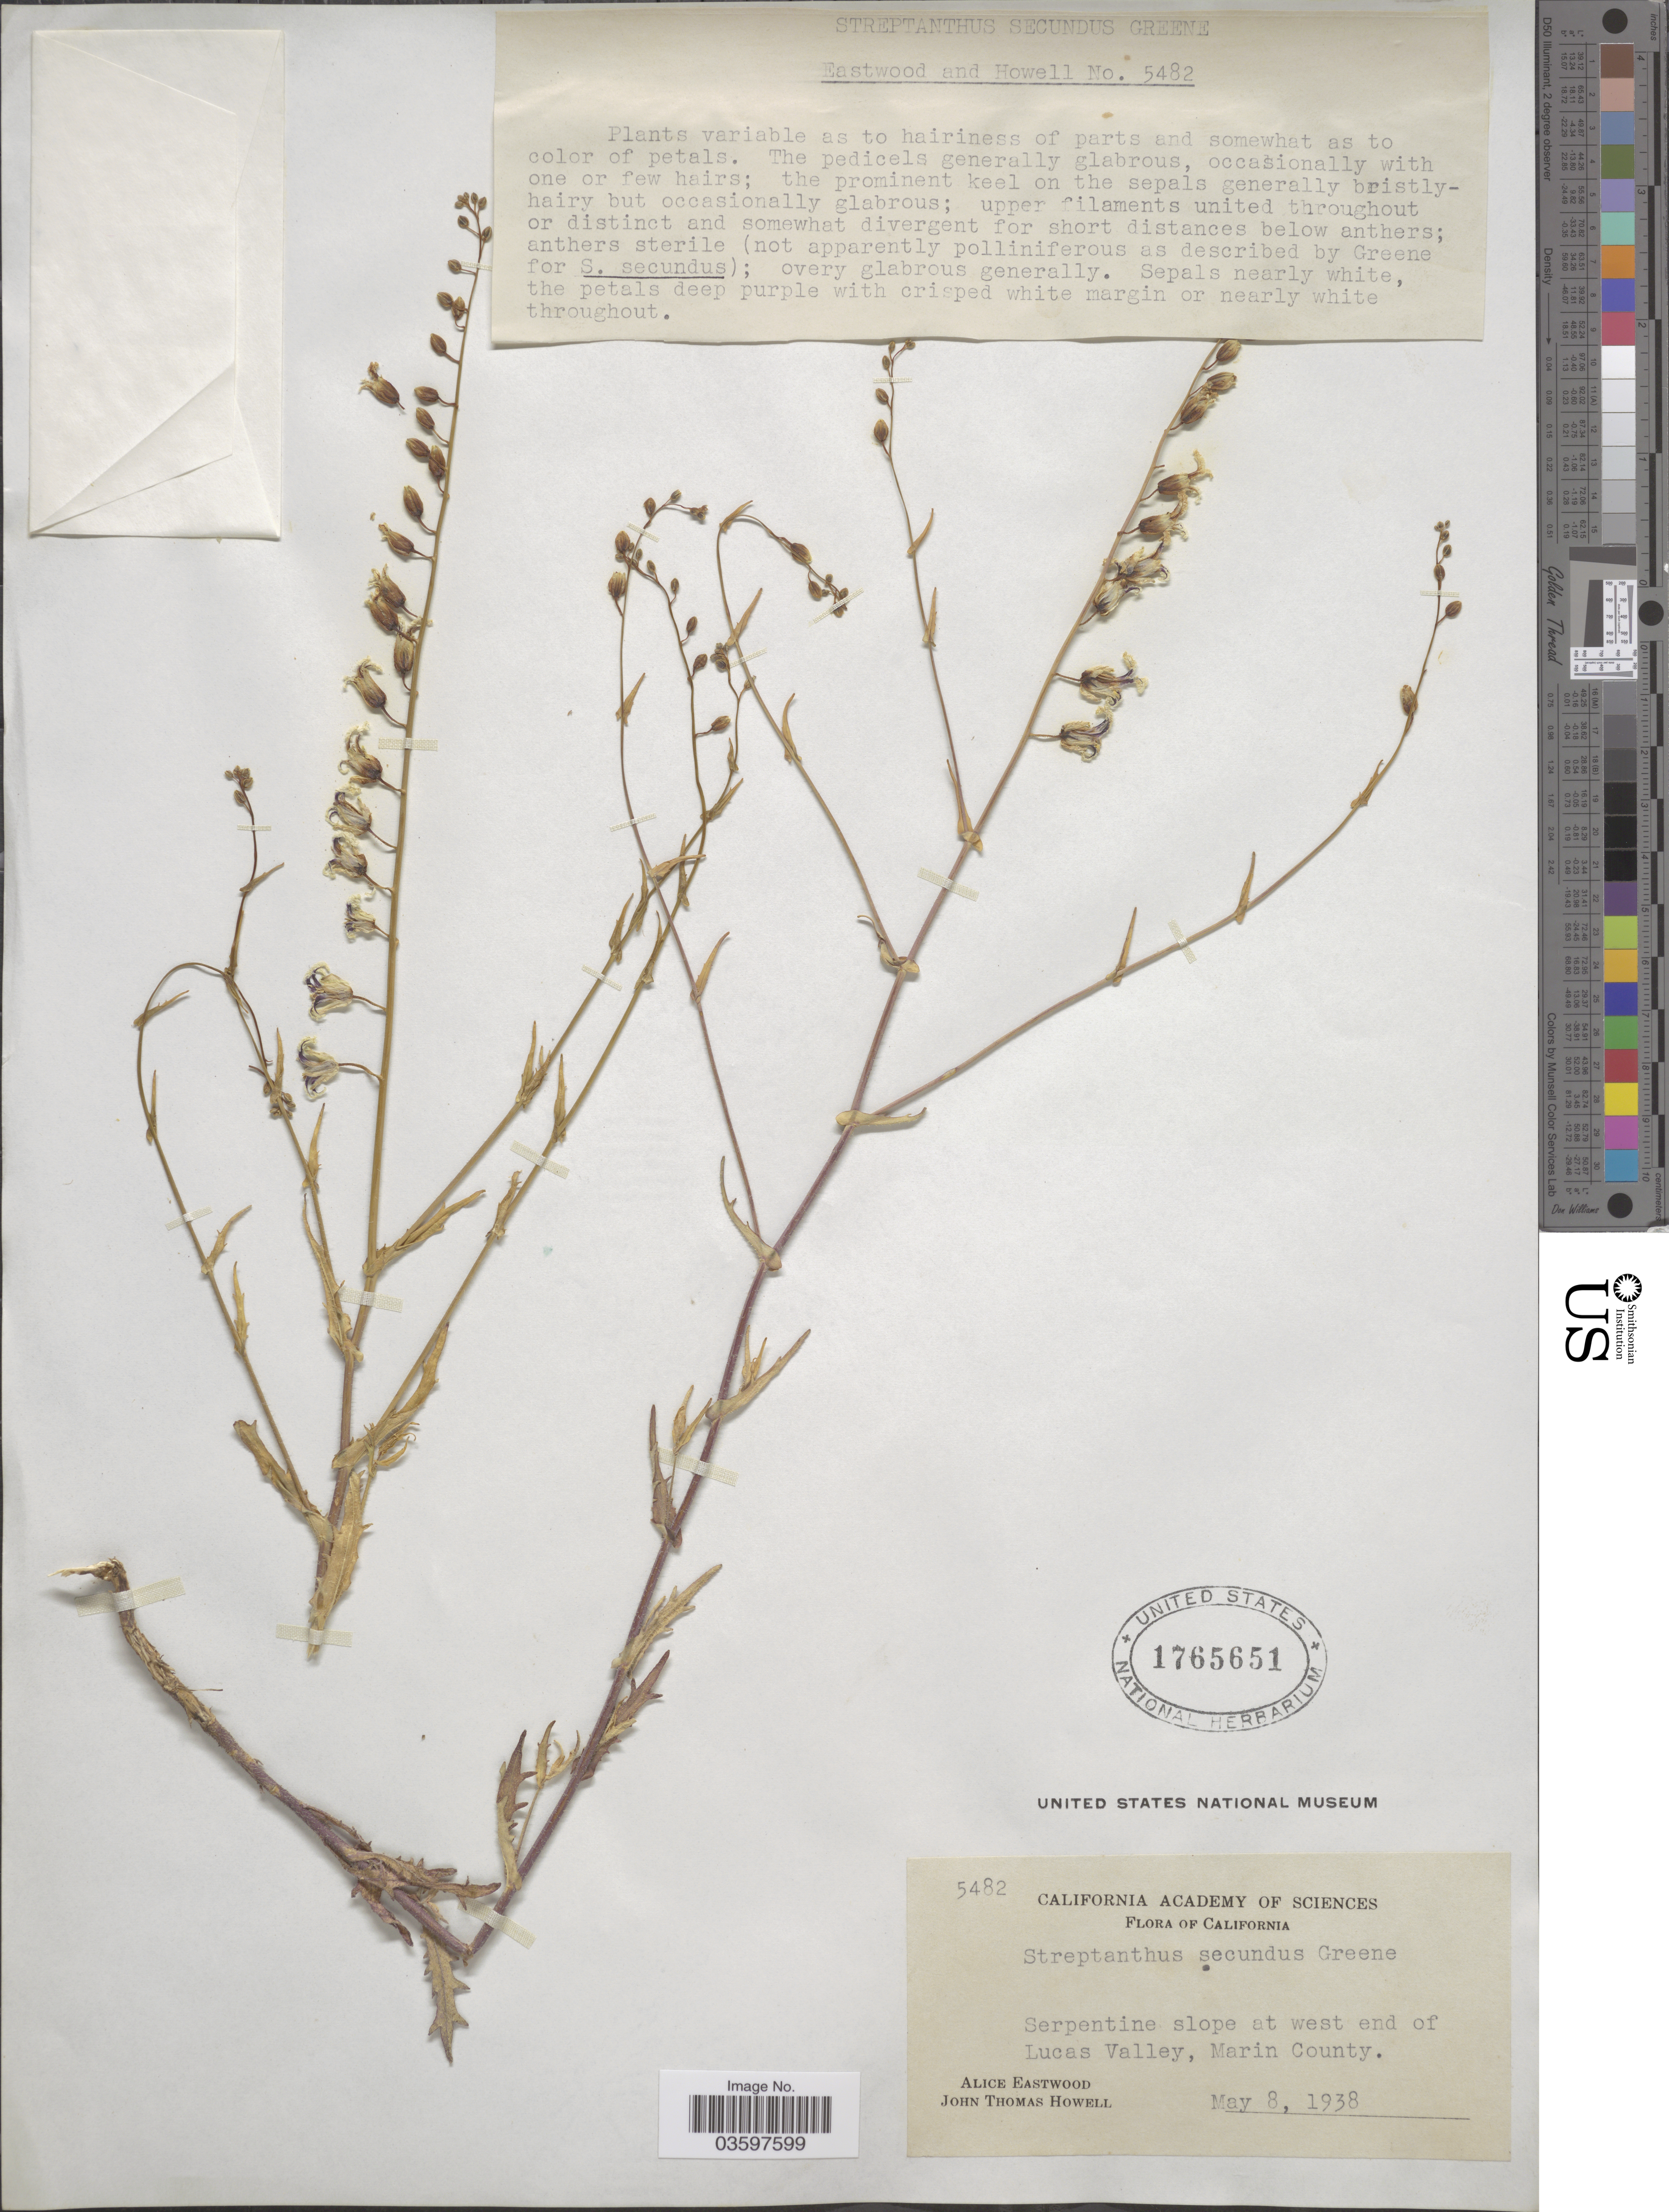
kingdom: Plantae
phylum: Tracheophyta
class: Magnoliopsida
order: Brassicales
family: Brassicaceae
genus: Streptanthus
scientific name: Streptanthus glandulosus var. secundus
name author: (Greene) Munz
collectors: A. Eastwood & J. T. Howell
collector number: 5482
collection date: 1938-05-08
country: United States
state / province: California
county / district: Marin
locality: Serpentine slope at west end of Lucas Valley, Marin County.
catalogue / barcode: US 1755651